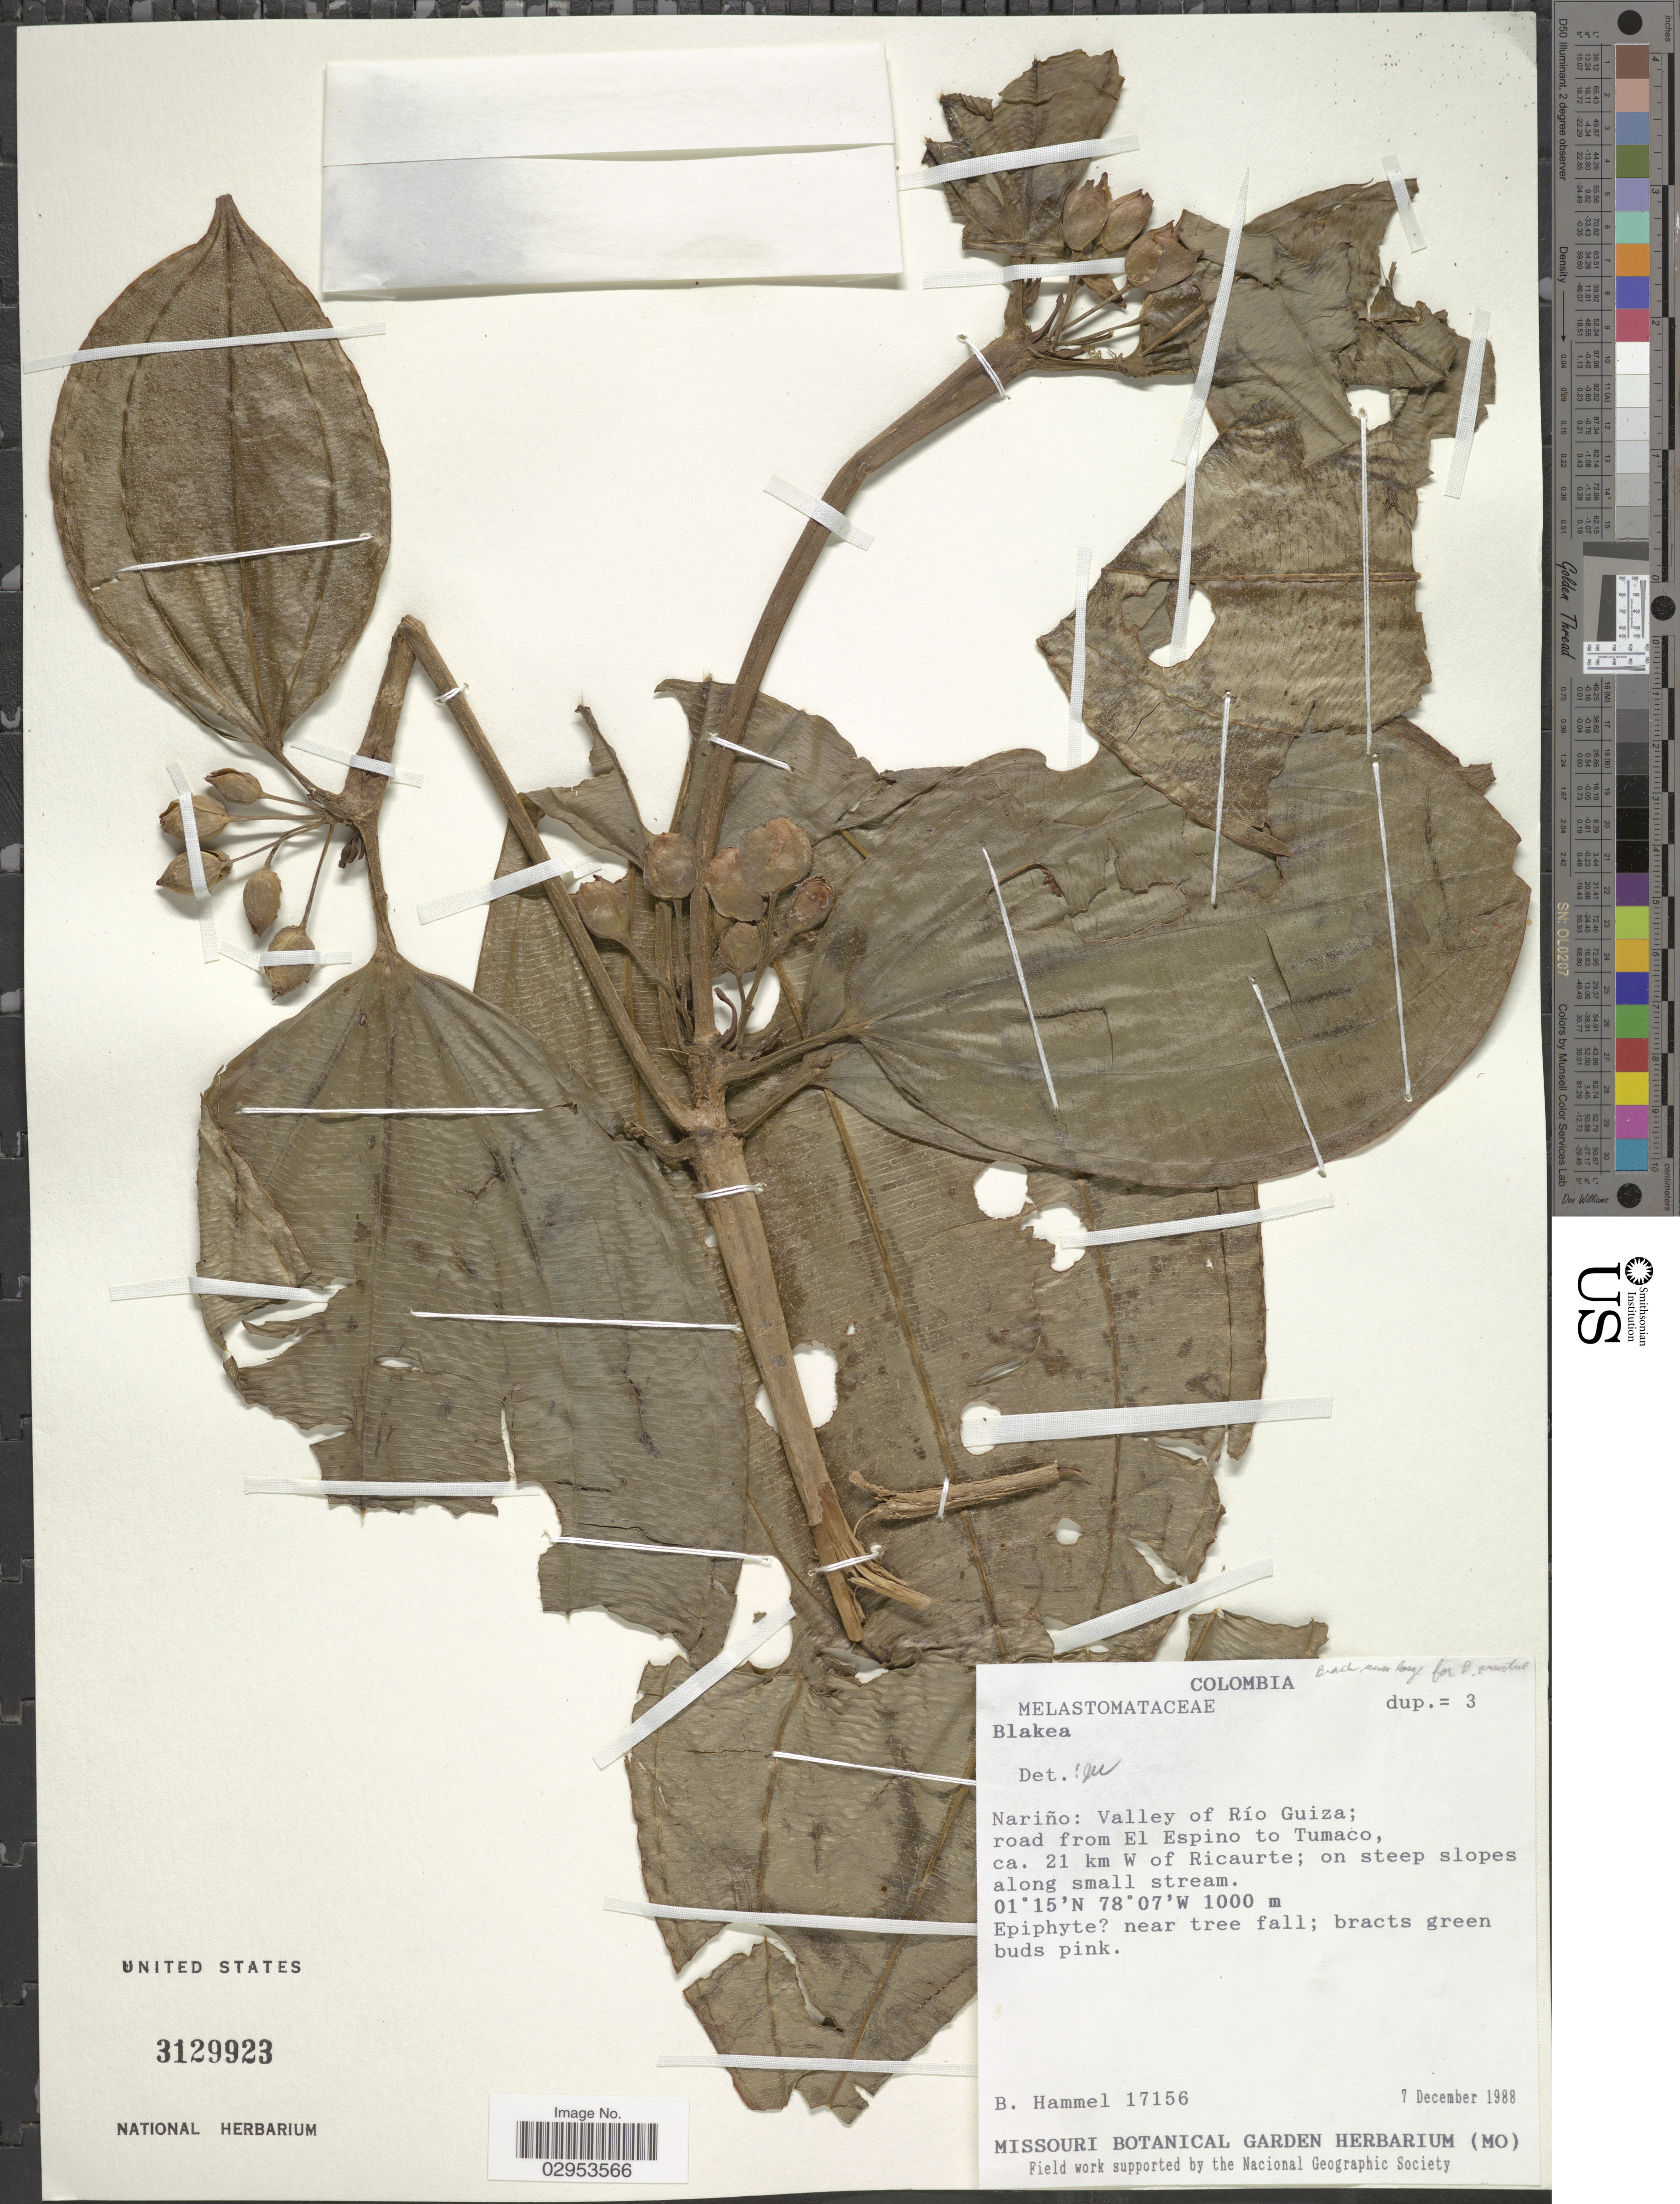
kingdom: Plantae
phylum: Tracheophyta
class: Magnoliopsida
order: Myrtales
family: Melastomataceae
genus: Blakea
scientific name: Blakea sp.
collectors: B. Hammel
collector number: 17156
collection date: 1988-12-07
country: Colombia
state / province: Nariño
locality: Valley of Río Guiza; road from El Espino to Tumaco, ca. 21 km W of Ricaurte.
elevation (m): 1000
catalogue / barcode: US 3129923